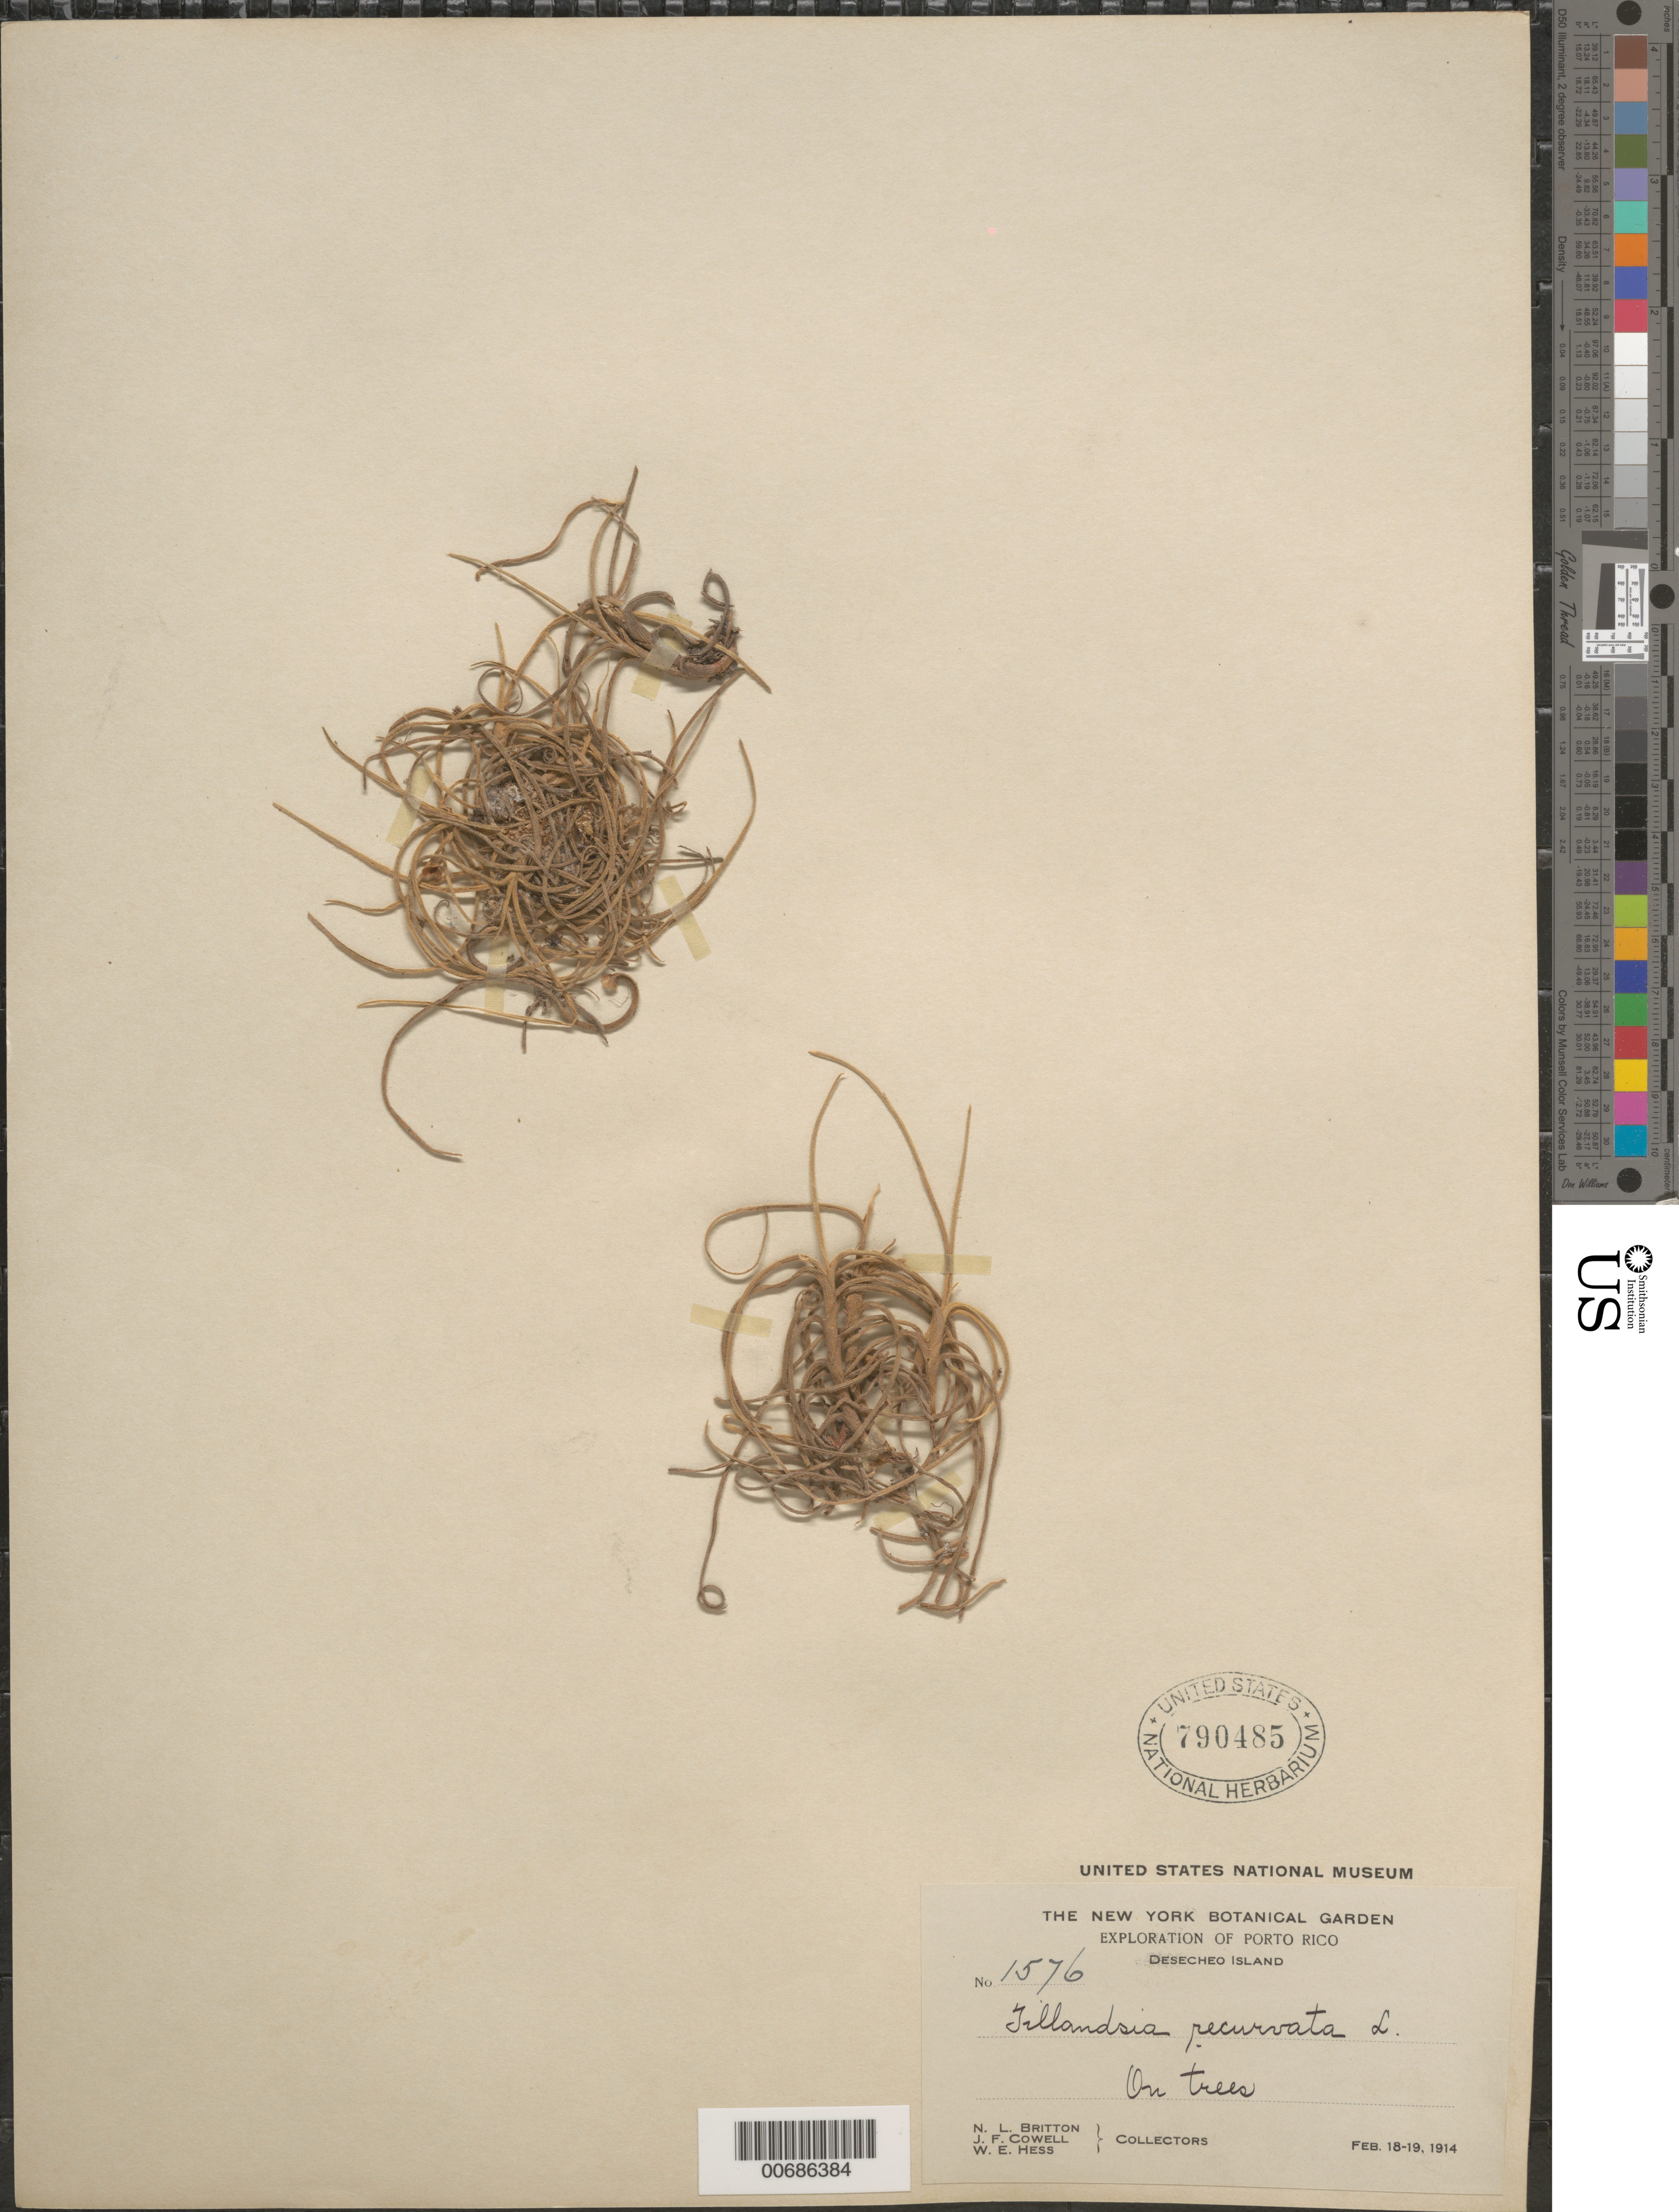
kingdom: Plantae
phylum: Tracheophyta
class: Liliopsida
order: Poales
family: Bromeliaceae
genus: Tillandsia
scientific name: Tillandsia recurvata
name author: L.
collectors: N. Britton, J. F. Cowell & W. Hess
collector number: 1576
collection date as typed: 18 Feb 1914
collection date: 1914-02-18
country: Puerto Rico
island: Desecheo Island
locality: Desecheo I.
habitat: on trees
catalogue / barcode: US 790485